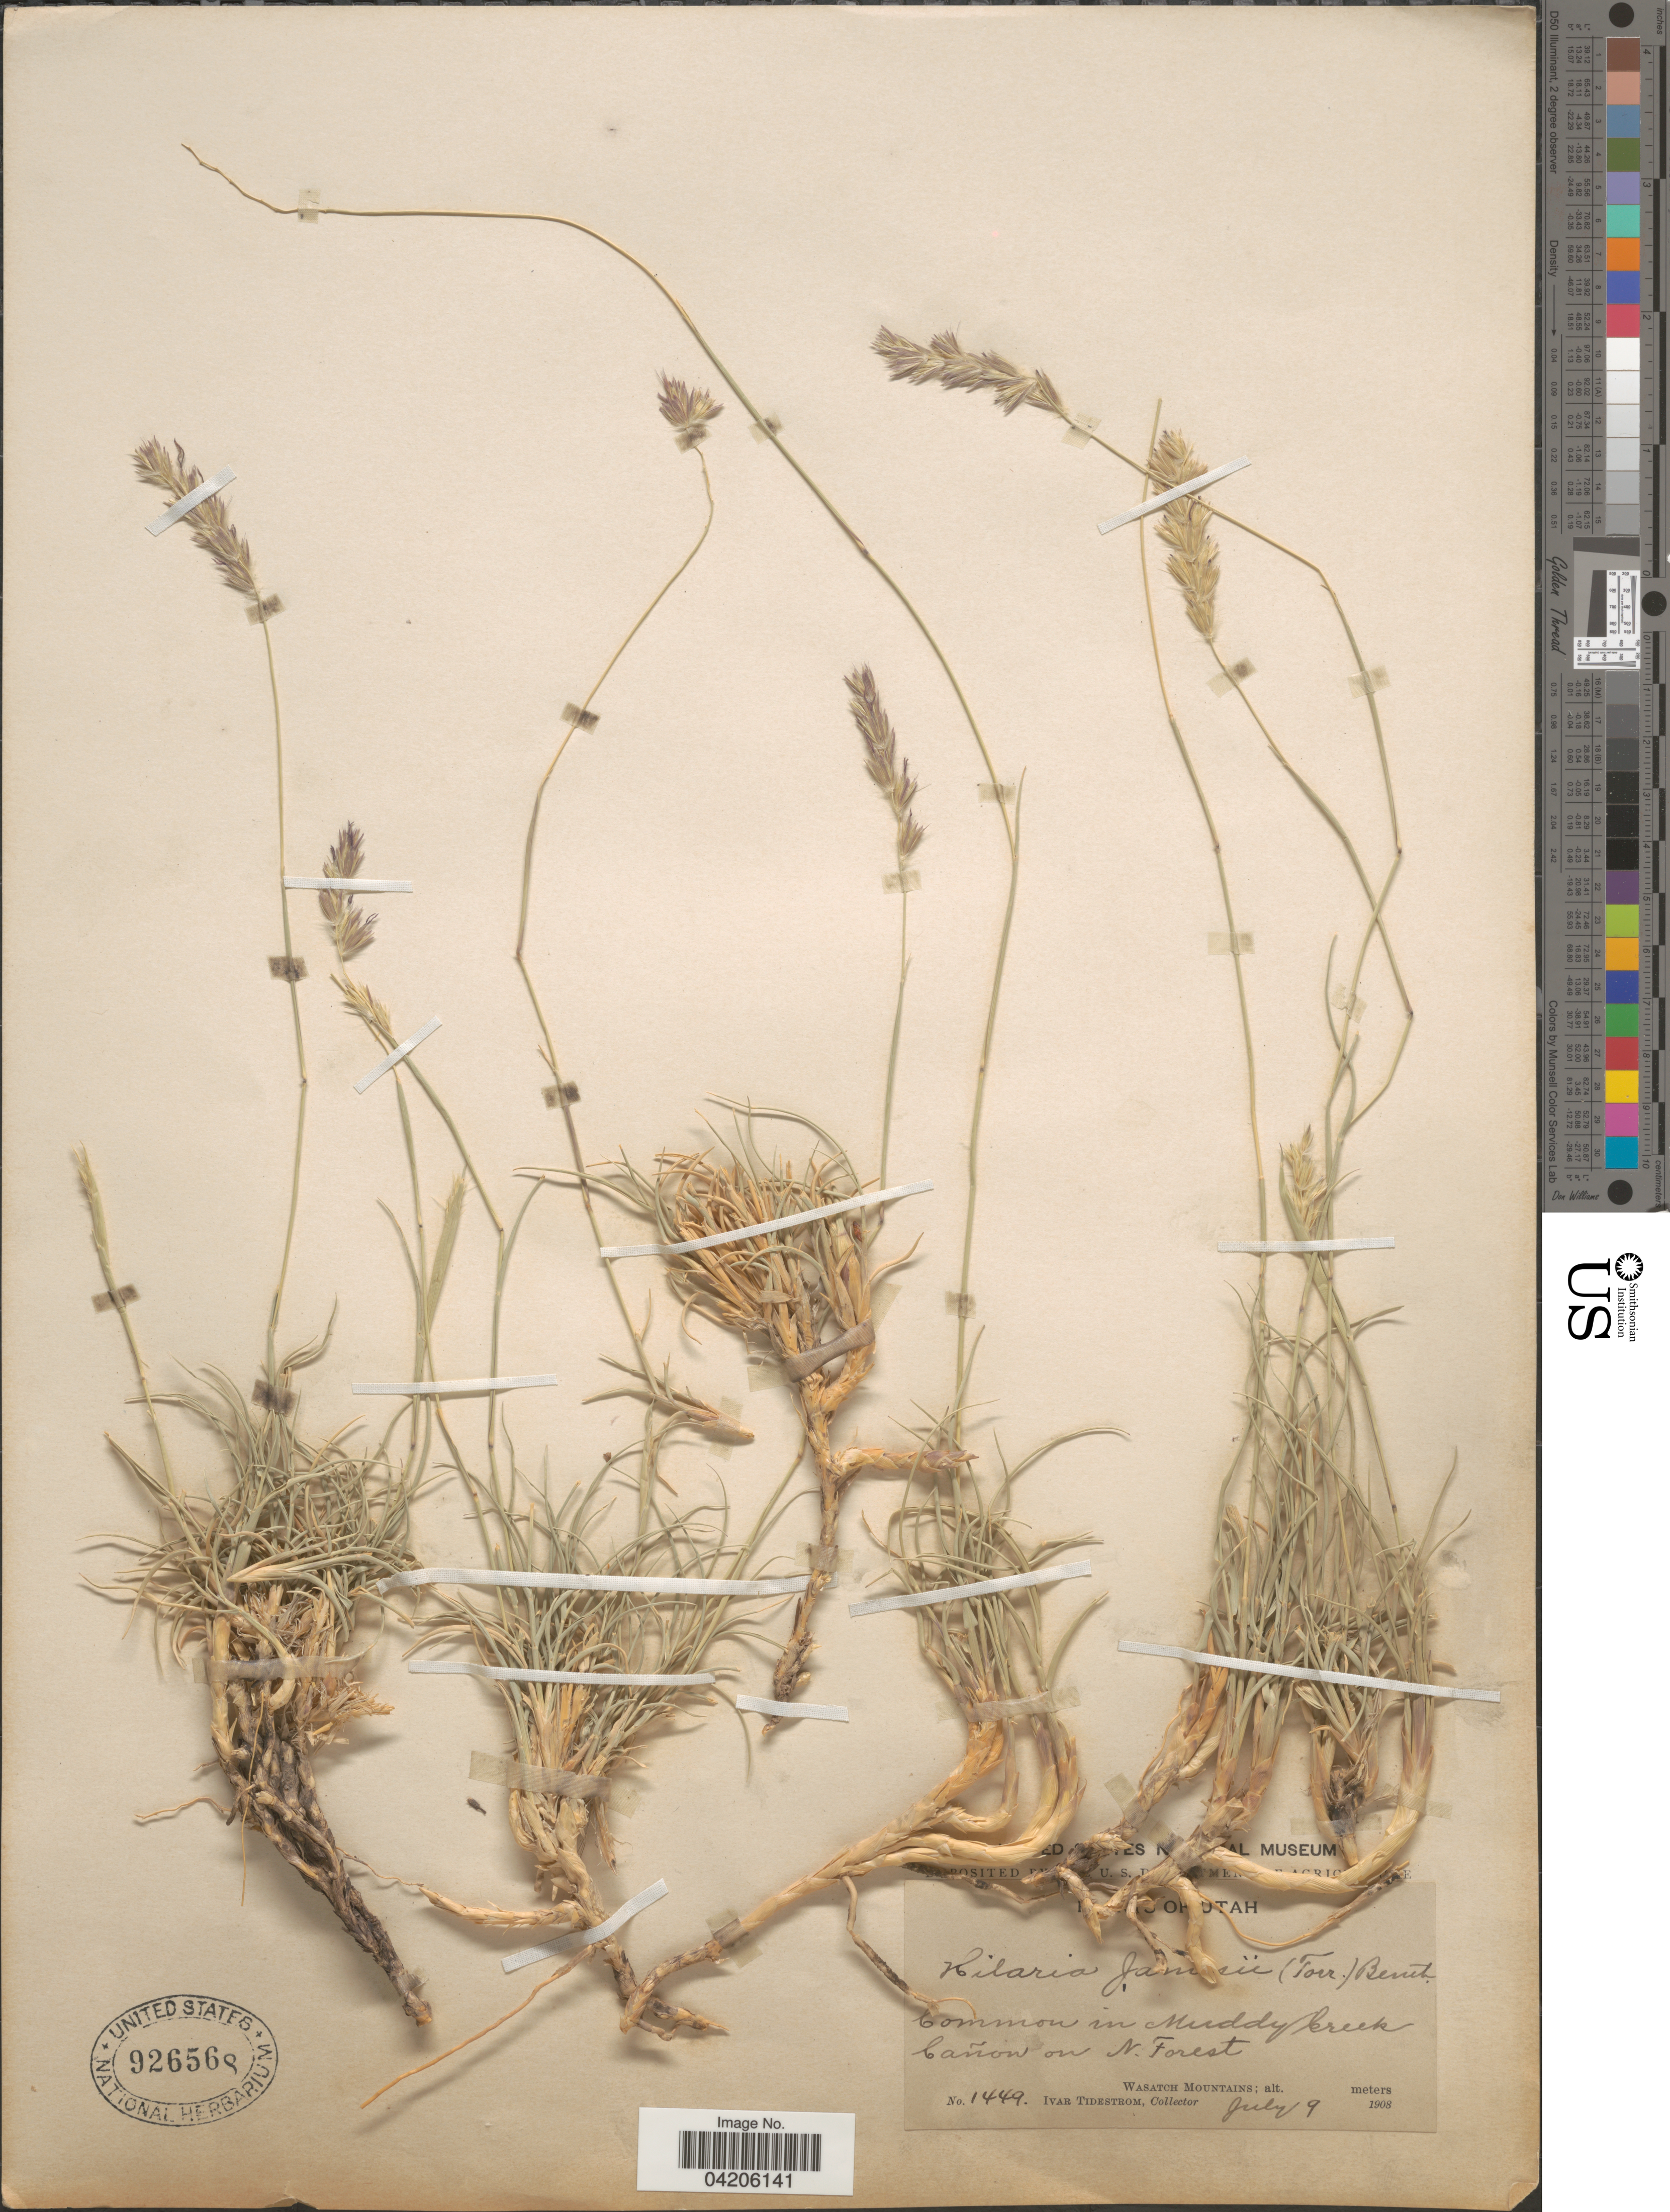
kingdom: Plantae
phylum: Tracheophyta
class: Liliopsida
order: Poales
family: Poaceae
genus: Hilaria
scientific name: Hilaria jamesii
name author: (Torr.) Benth.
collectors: I. F. Tidestrom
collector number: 1449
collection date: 1908-07-09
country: United States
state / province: Utah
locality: In Muddy Creek Cañon on N. Forest. Wasatch Mountains.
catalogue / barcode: US 926568